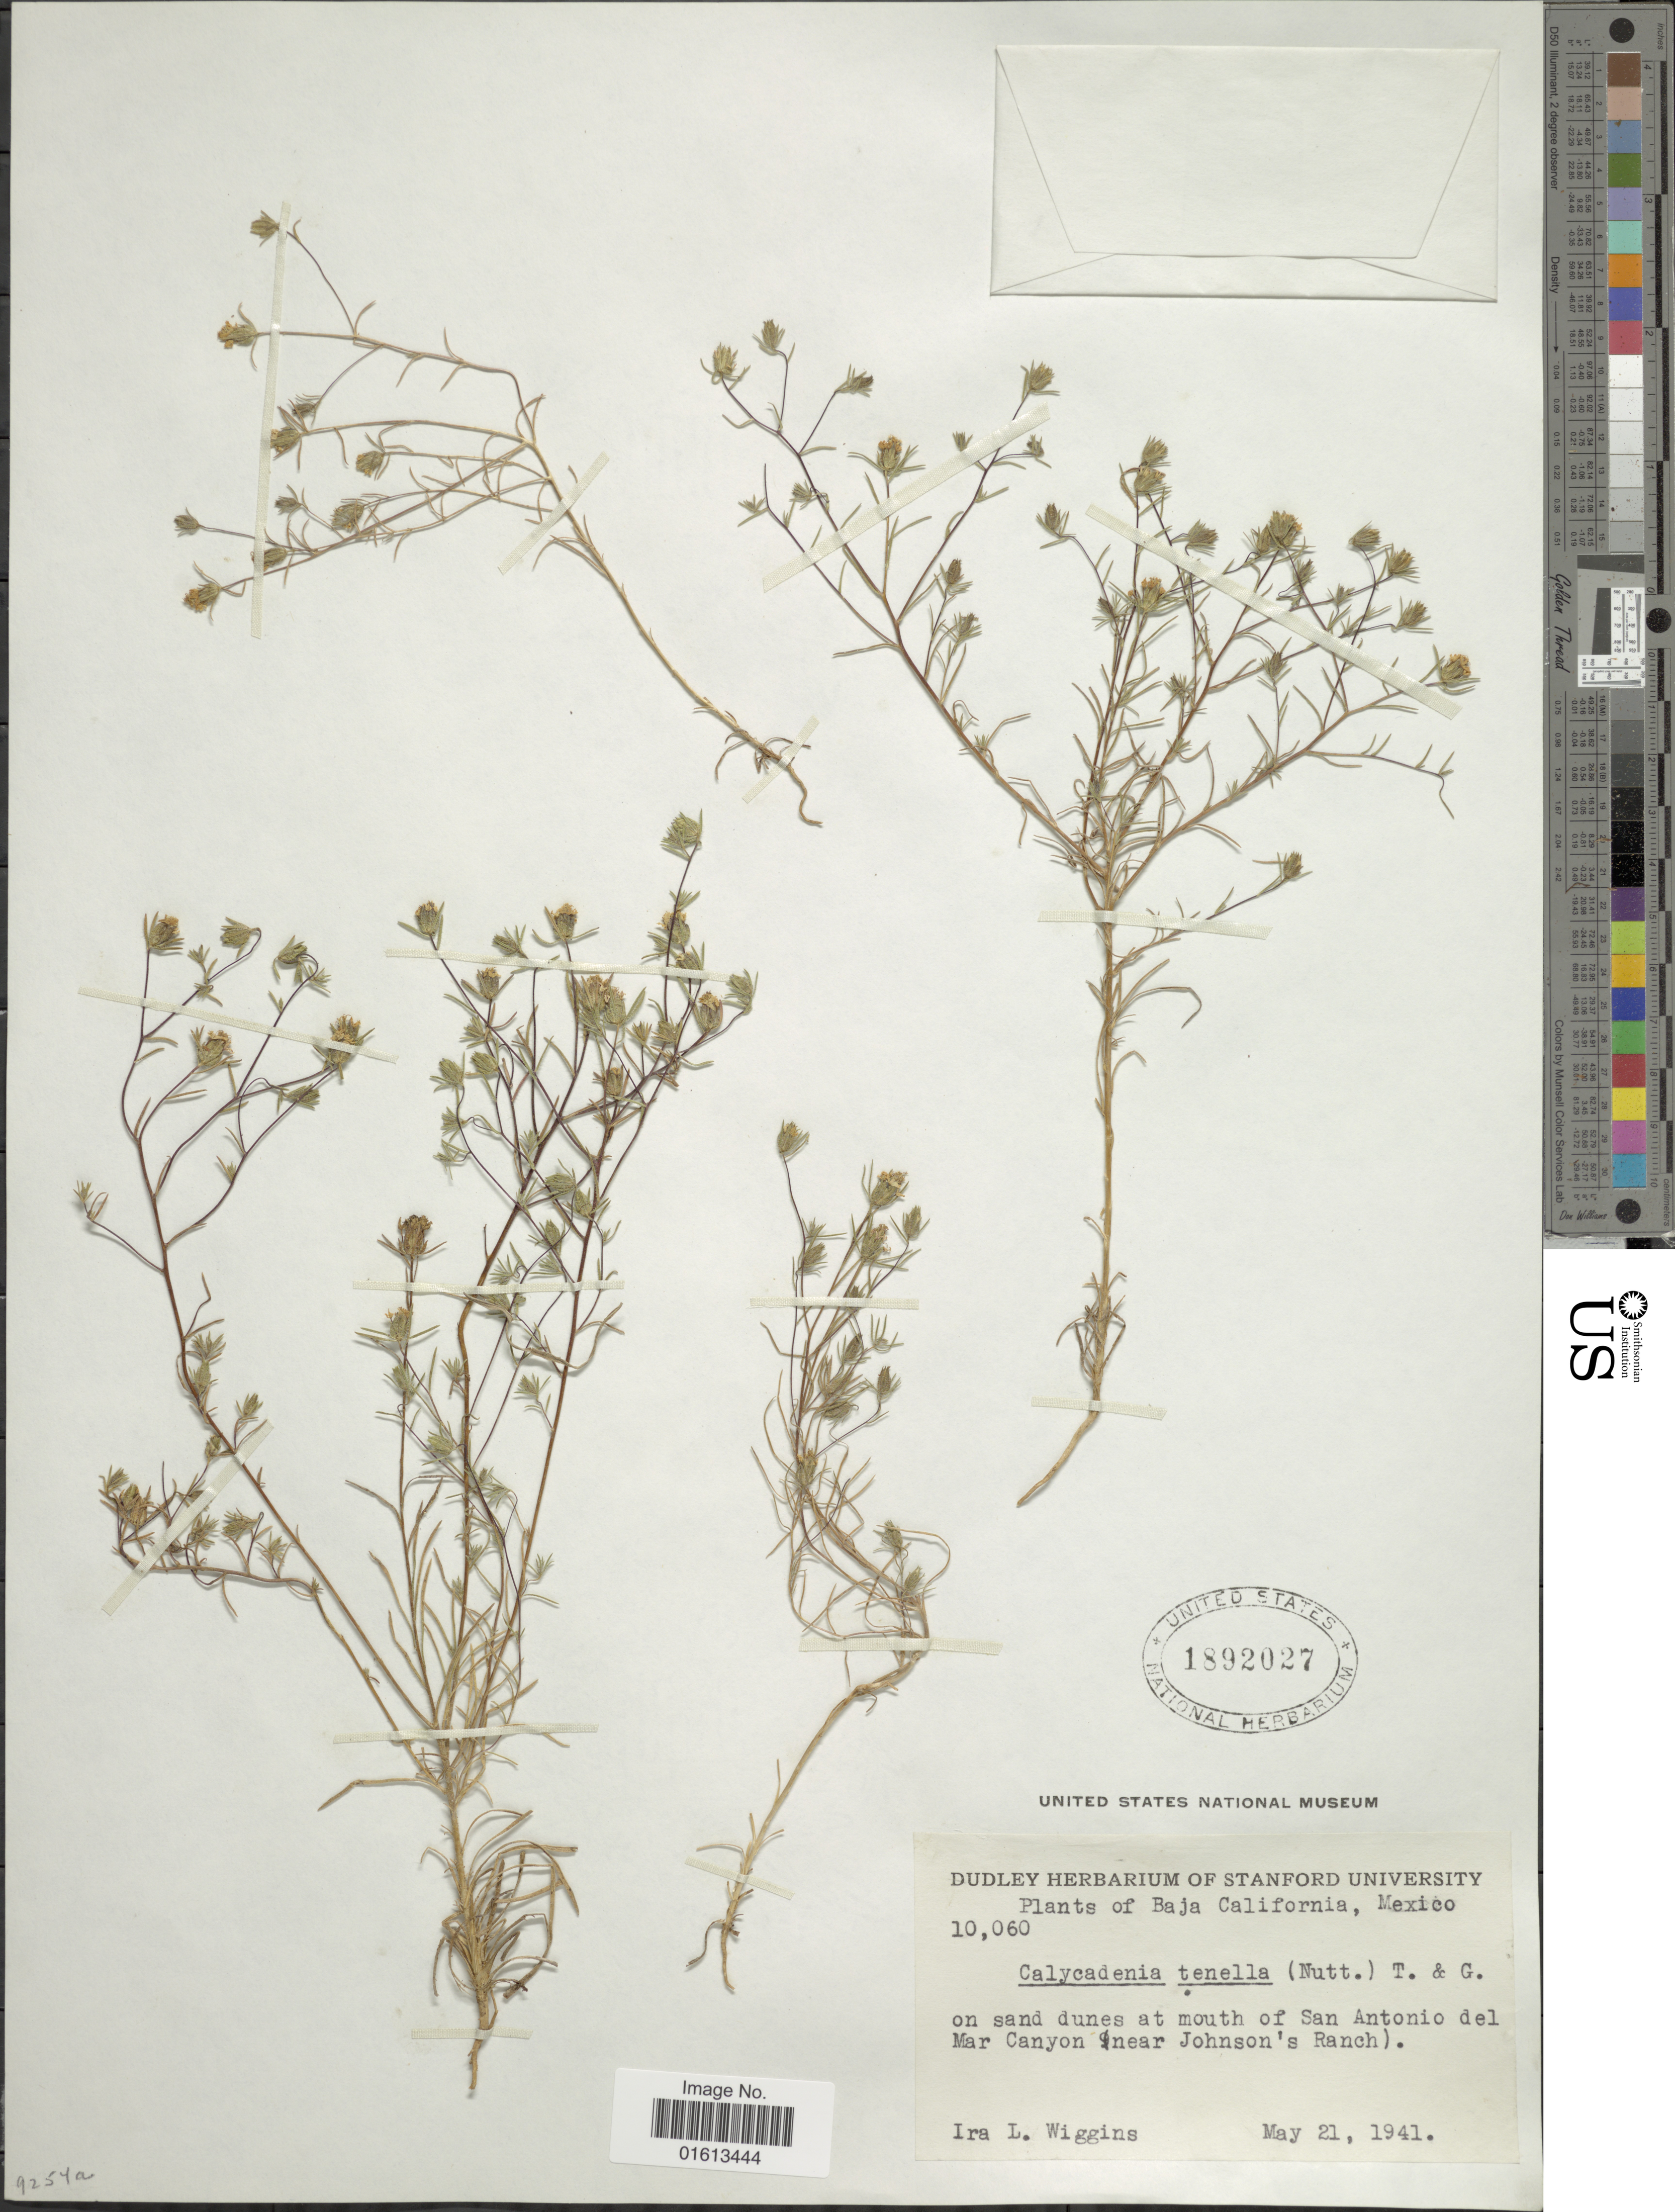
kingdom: Plantae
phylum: Tracheophyta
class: Magnoliopsida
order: Asterales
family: Asteraceae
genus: Calycadenia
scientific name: Calycadenia tenella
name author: (Nutt.) Torr. & A. Gray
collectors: I. L. Wiggins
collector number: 10060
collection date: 1941-05-21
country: Mexico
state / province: Baja California Sur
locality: On Sand dunes at mouth of San Antonio del Mar Canyon near Johnson's Ranch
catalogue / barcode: US 1892027